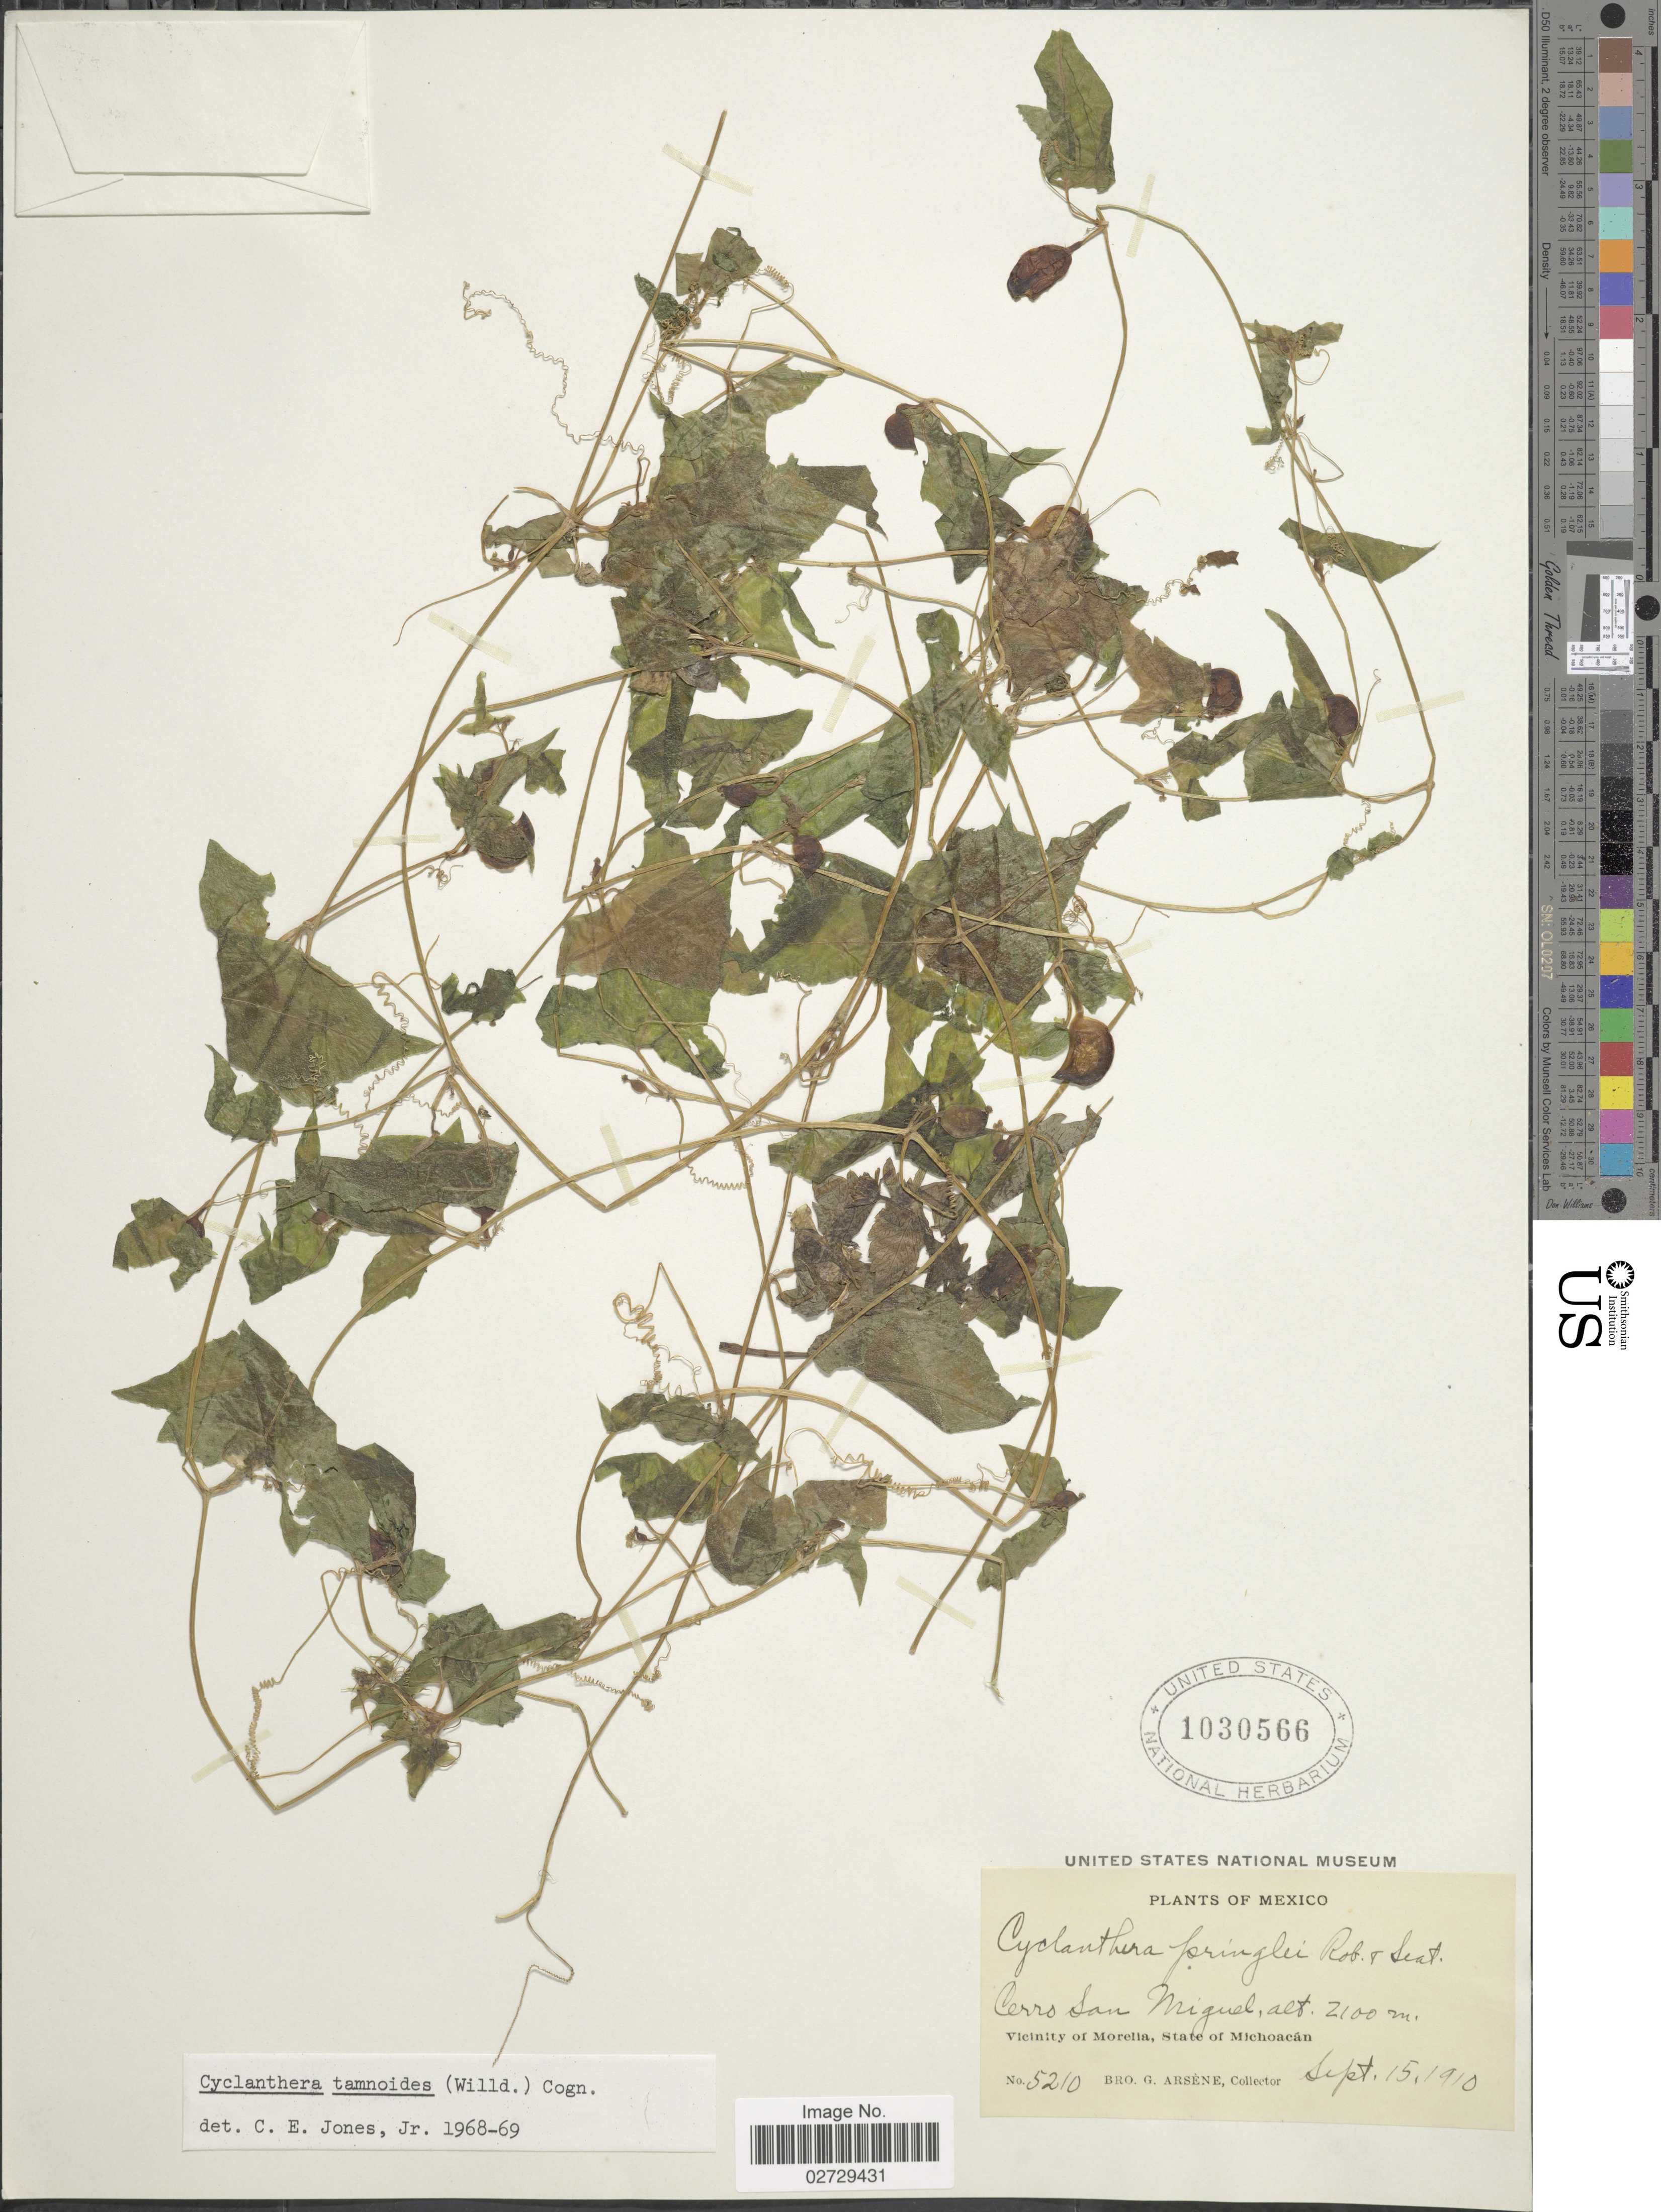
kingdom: Plantae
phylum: Tracheophyta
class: Magnoliopsida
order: Cucurbitales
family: Cucurbitaceae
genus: Cyclanthera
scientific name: Cyclanthera tamnoides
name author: (Willd.) Cogn.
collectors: Bro. G. Arsène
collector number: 5210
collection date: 1910-09-15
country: Mexico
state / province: Michoacán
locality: Cerro San Miguel. Vicinity of Morelia.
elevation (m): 2100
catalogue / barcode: US 1030566